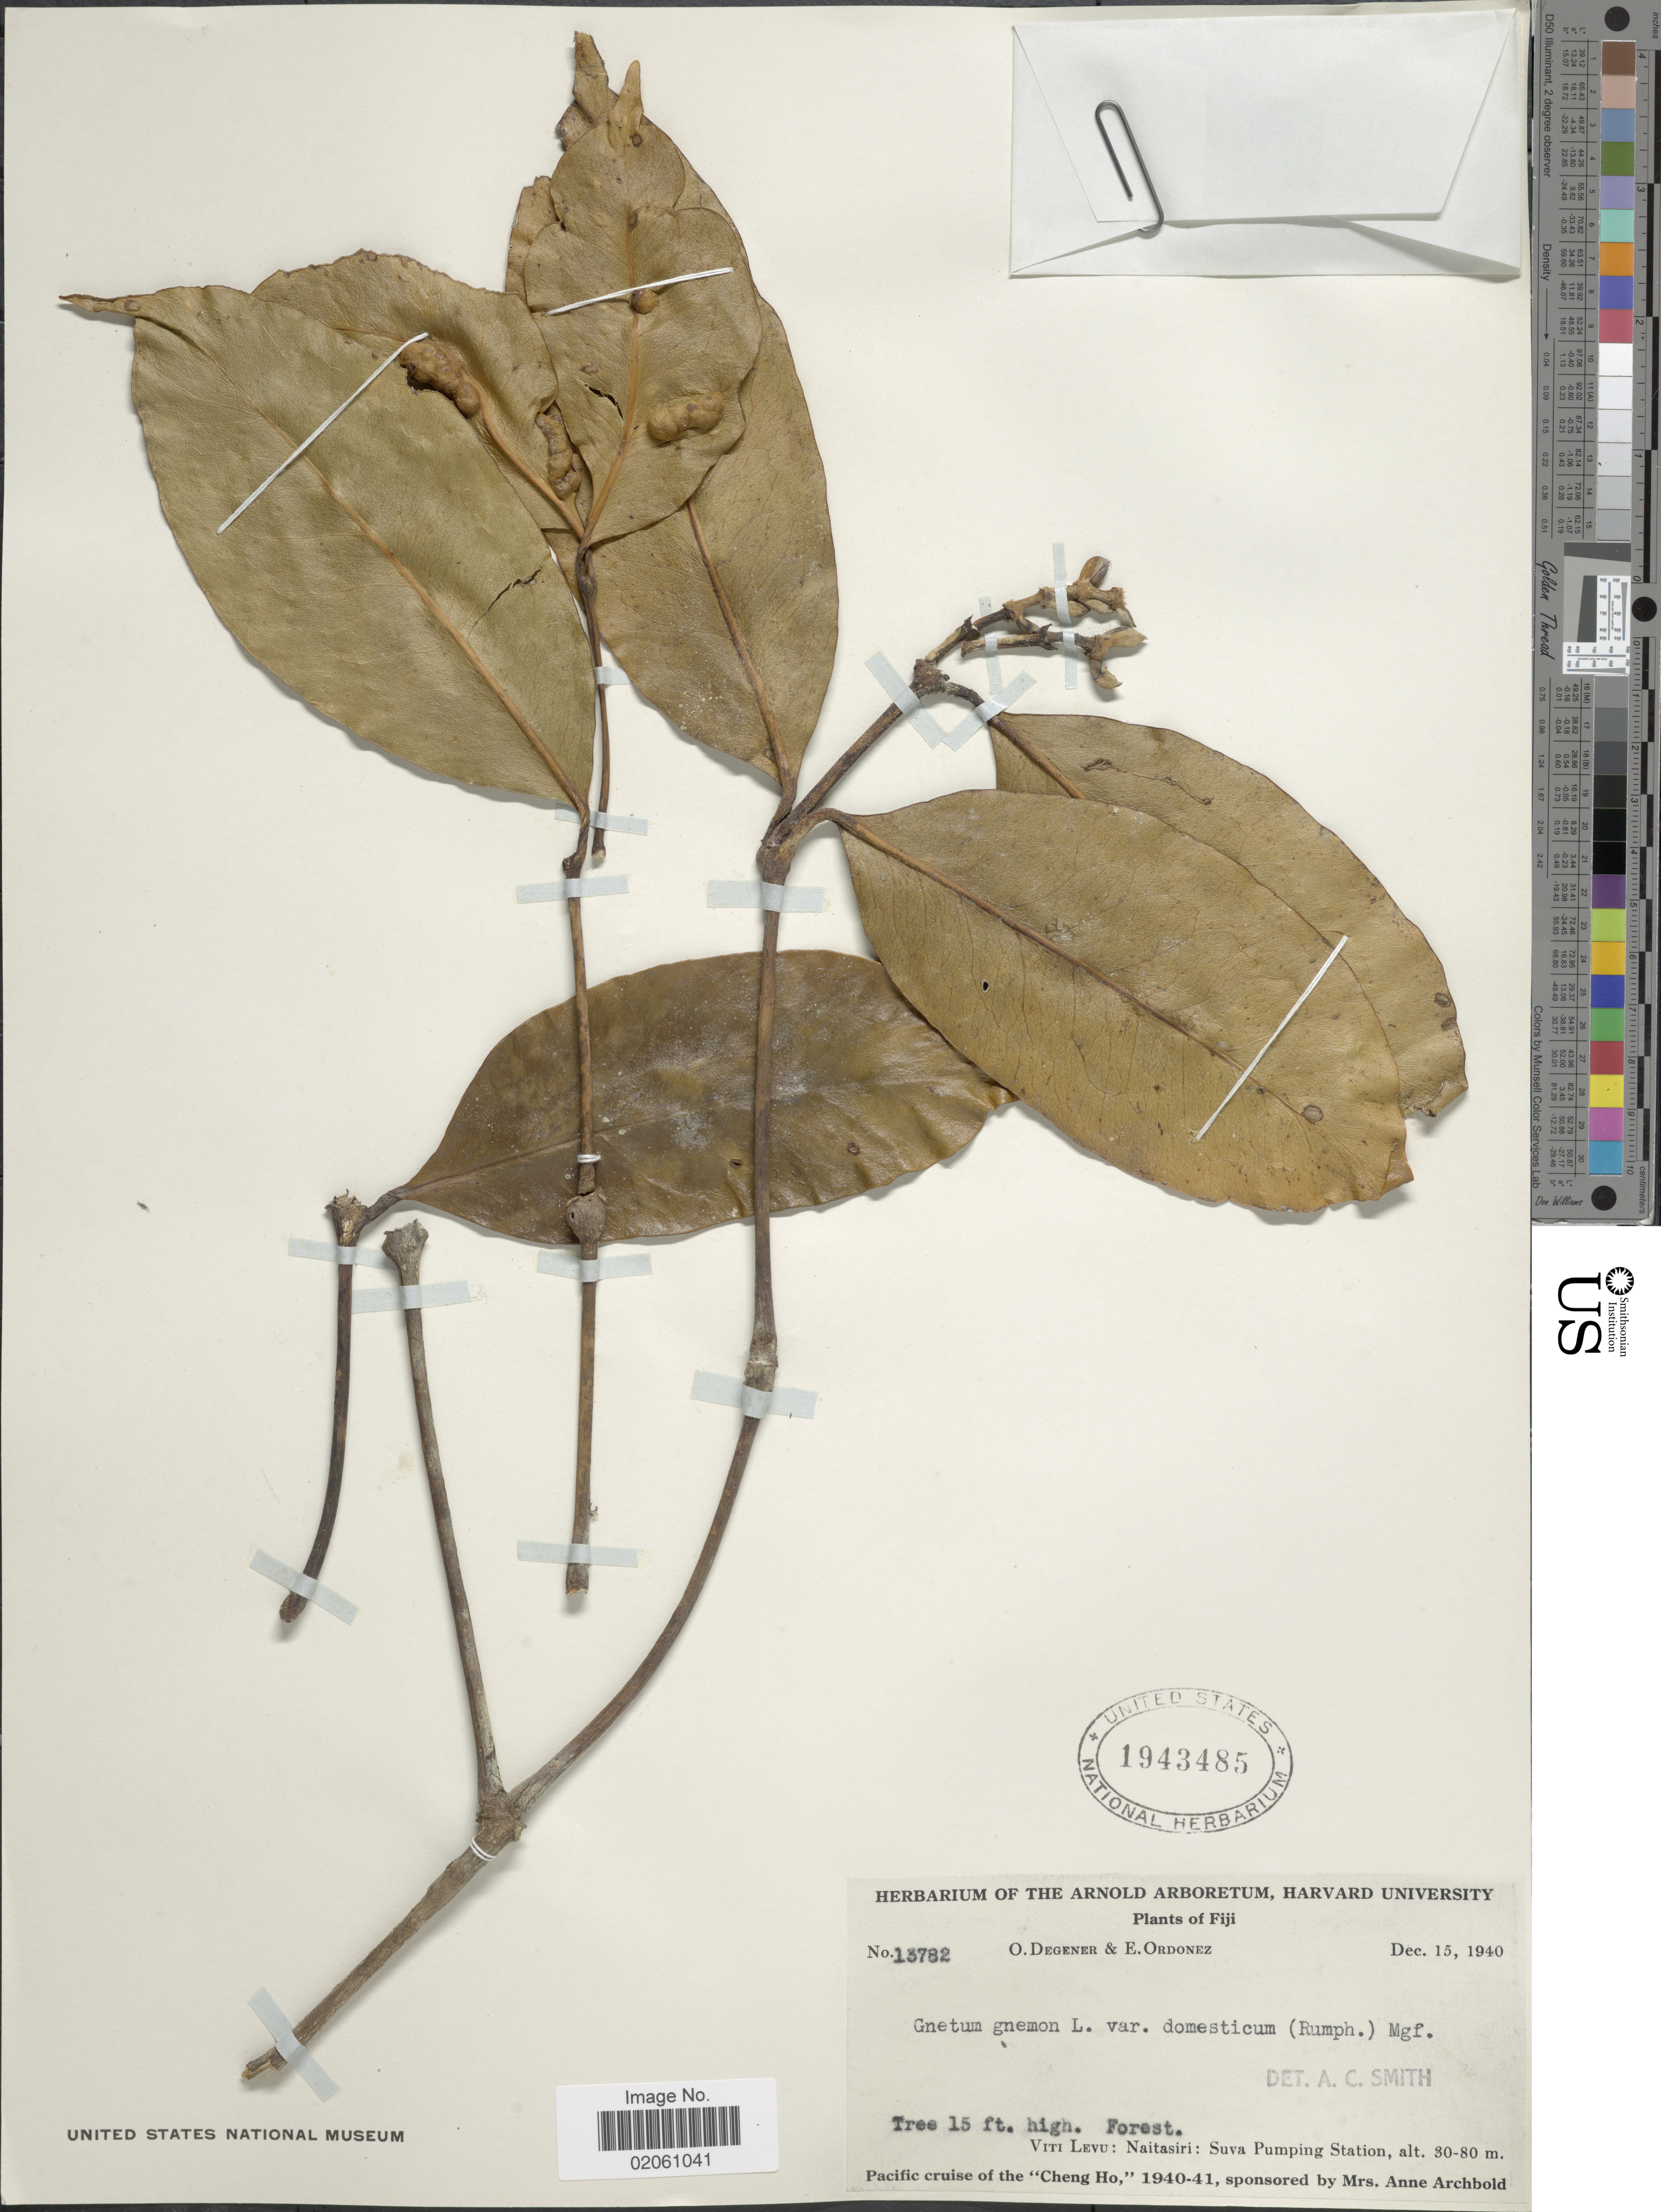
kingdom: Plantae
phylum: Tracheophyta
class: Gnetopsida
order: Gnetales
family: Gnetaceae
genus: Gnetum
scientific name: Gnetum gnemon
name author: L.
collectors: O. Degener & E. Ordonez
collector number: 13782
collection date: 1940-12-15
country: Fiji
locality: Viti Levu: Naitasiri: Suva Pumping Station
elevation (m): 30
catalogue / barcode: US 1943485